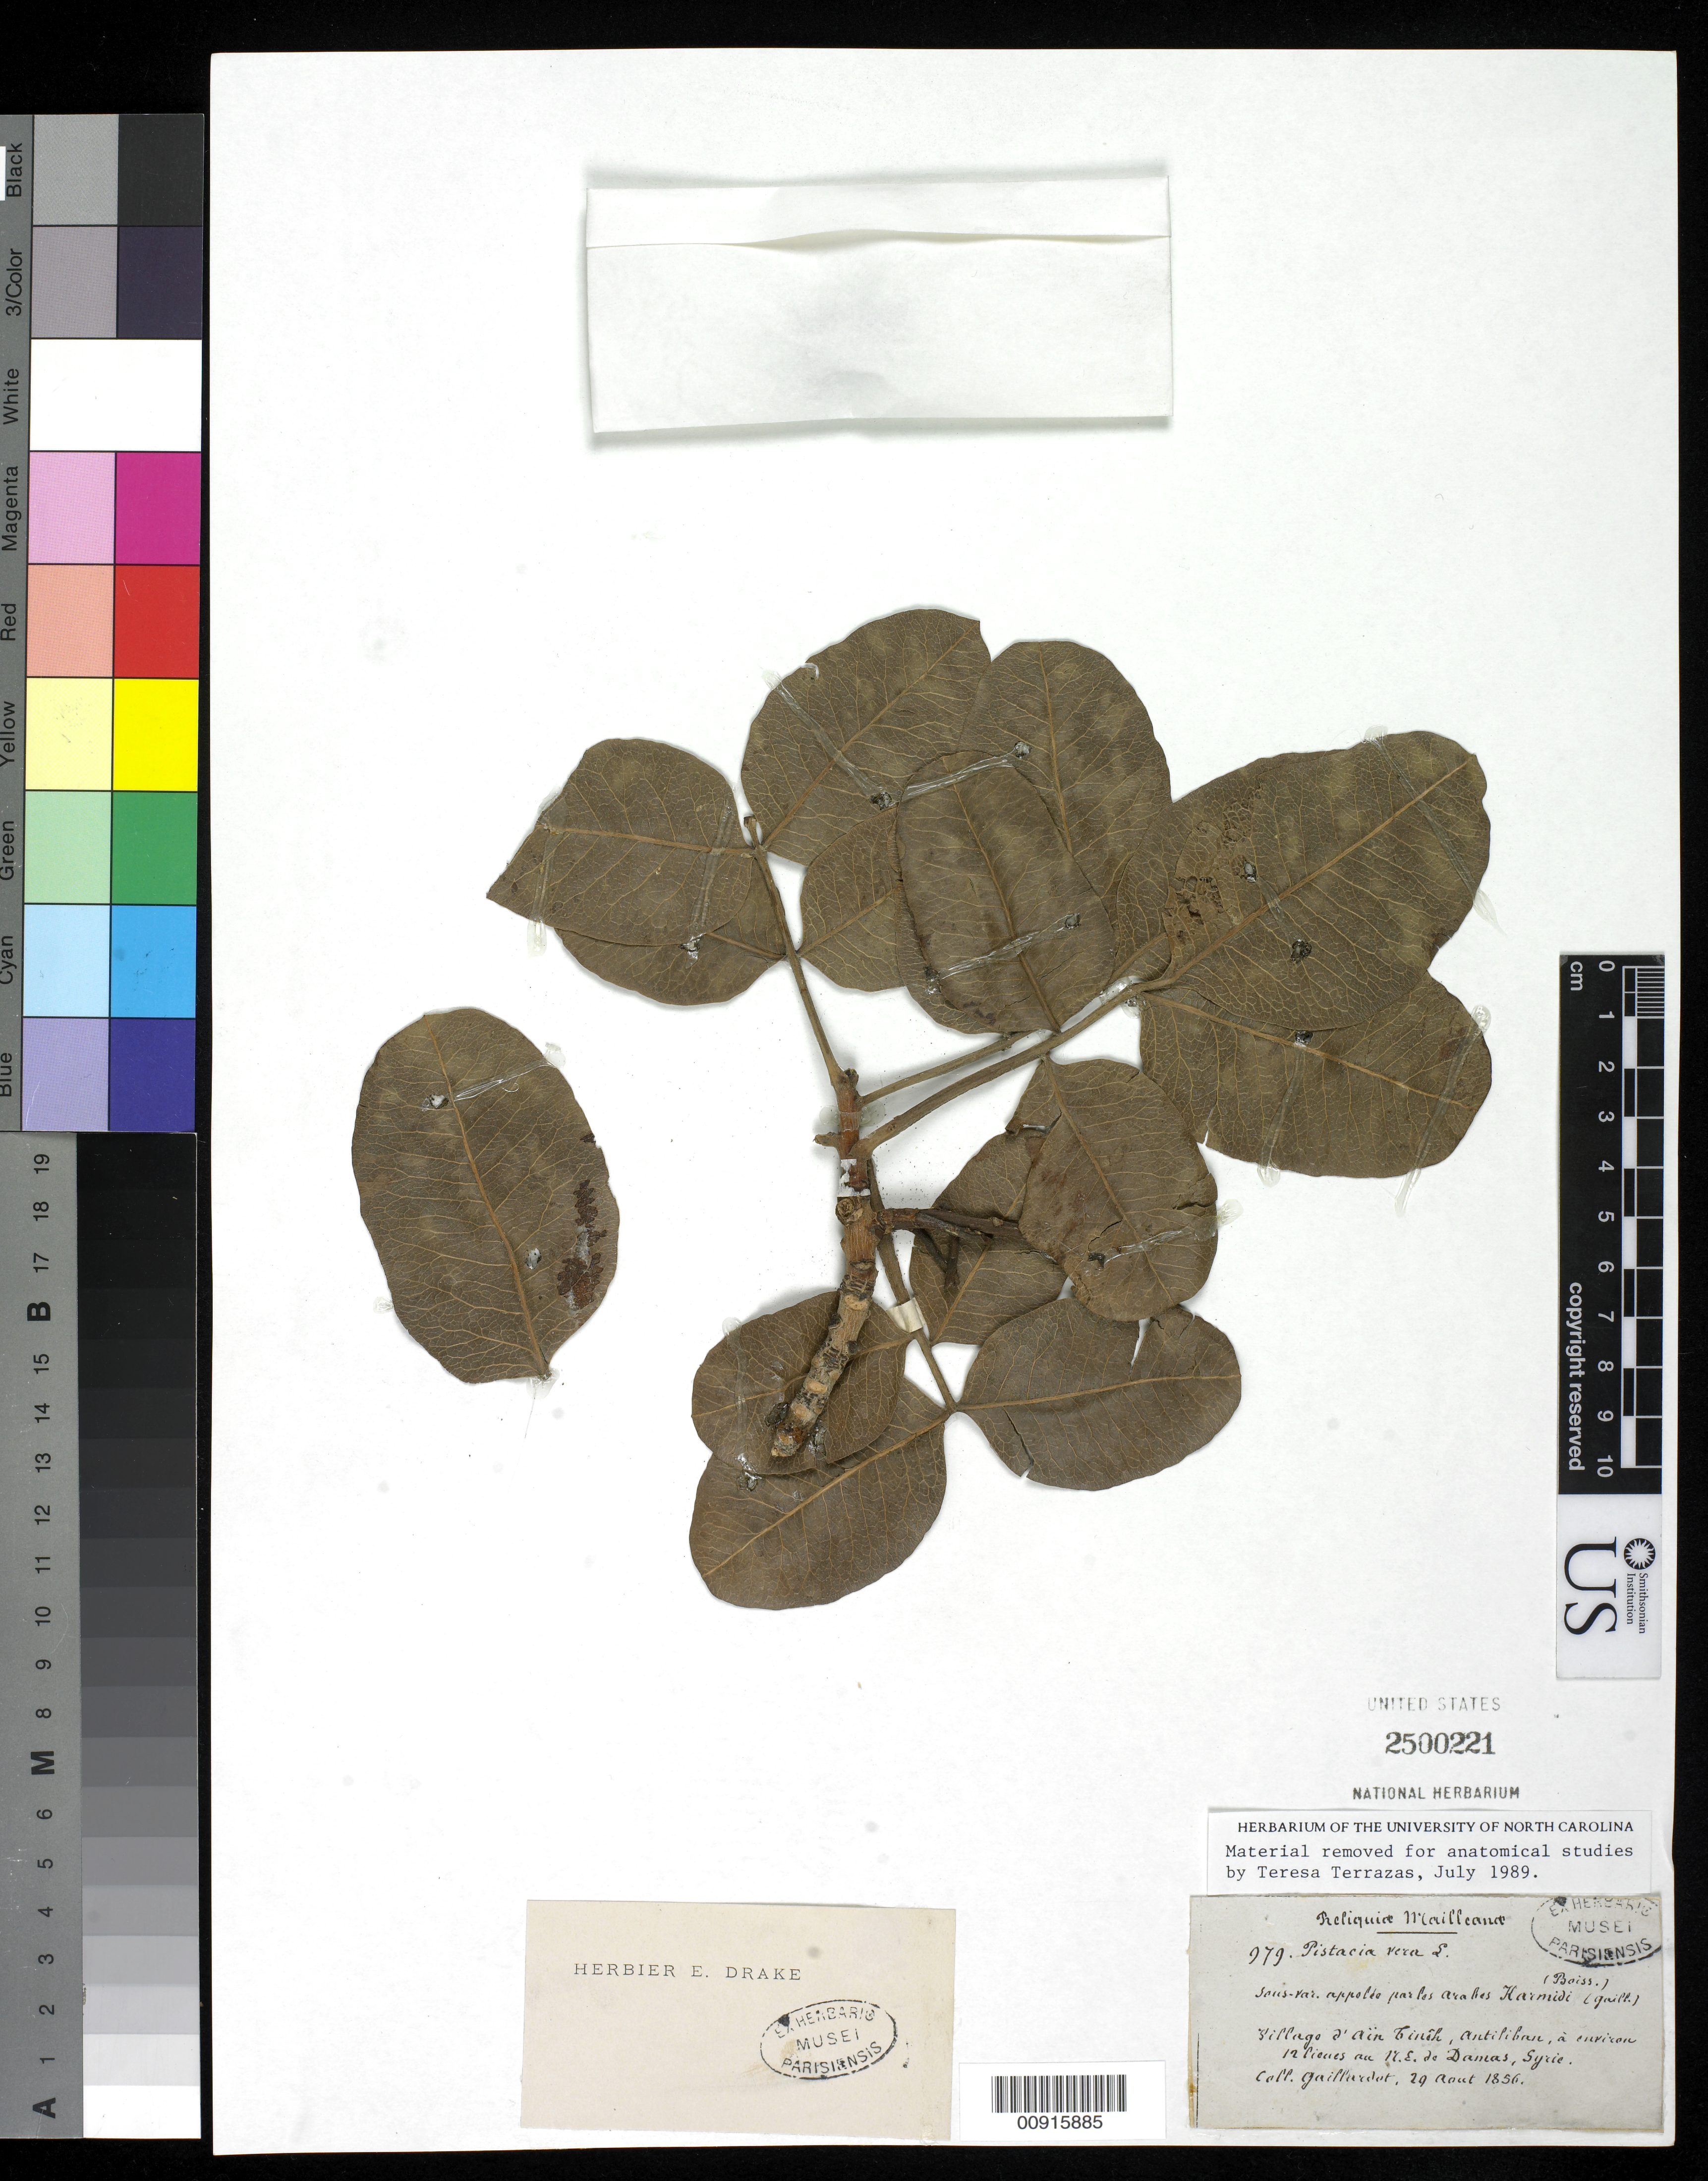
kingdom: Plantae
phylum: Tracheophyta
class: Magnoliopsida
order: Sapindales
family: Anacardiaceae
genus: Pistacia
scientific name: Pistacia vera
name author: L.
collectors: C. Gaillardot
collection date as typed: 29 Aug 1856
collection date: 1856-08-29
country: Syria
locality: Village ain binah, antilib[]n, a environ 12 pieues au N.E. de Danias, Syrie.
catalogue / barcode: US 2500221